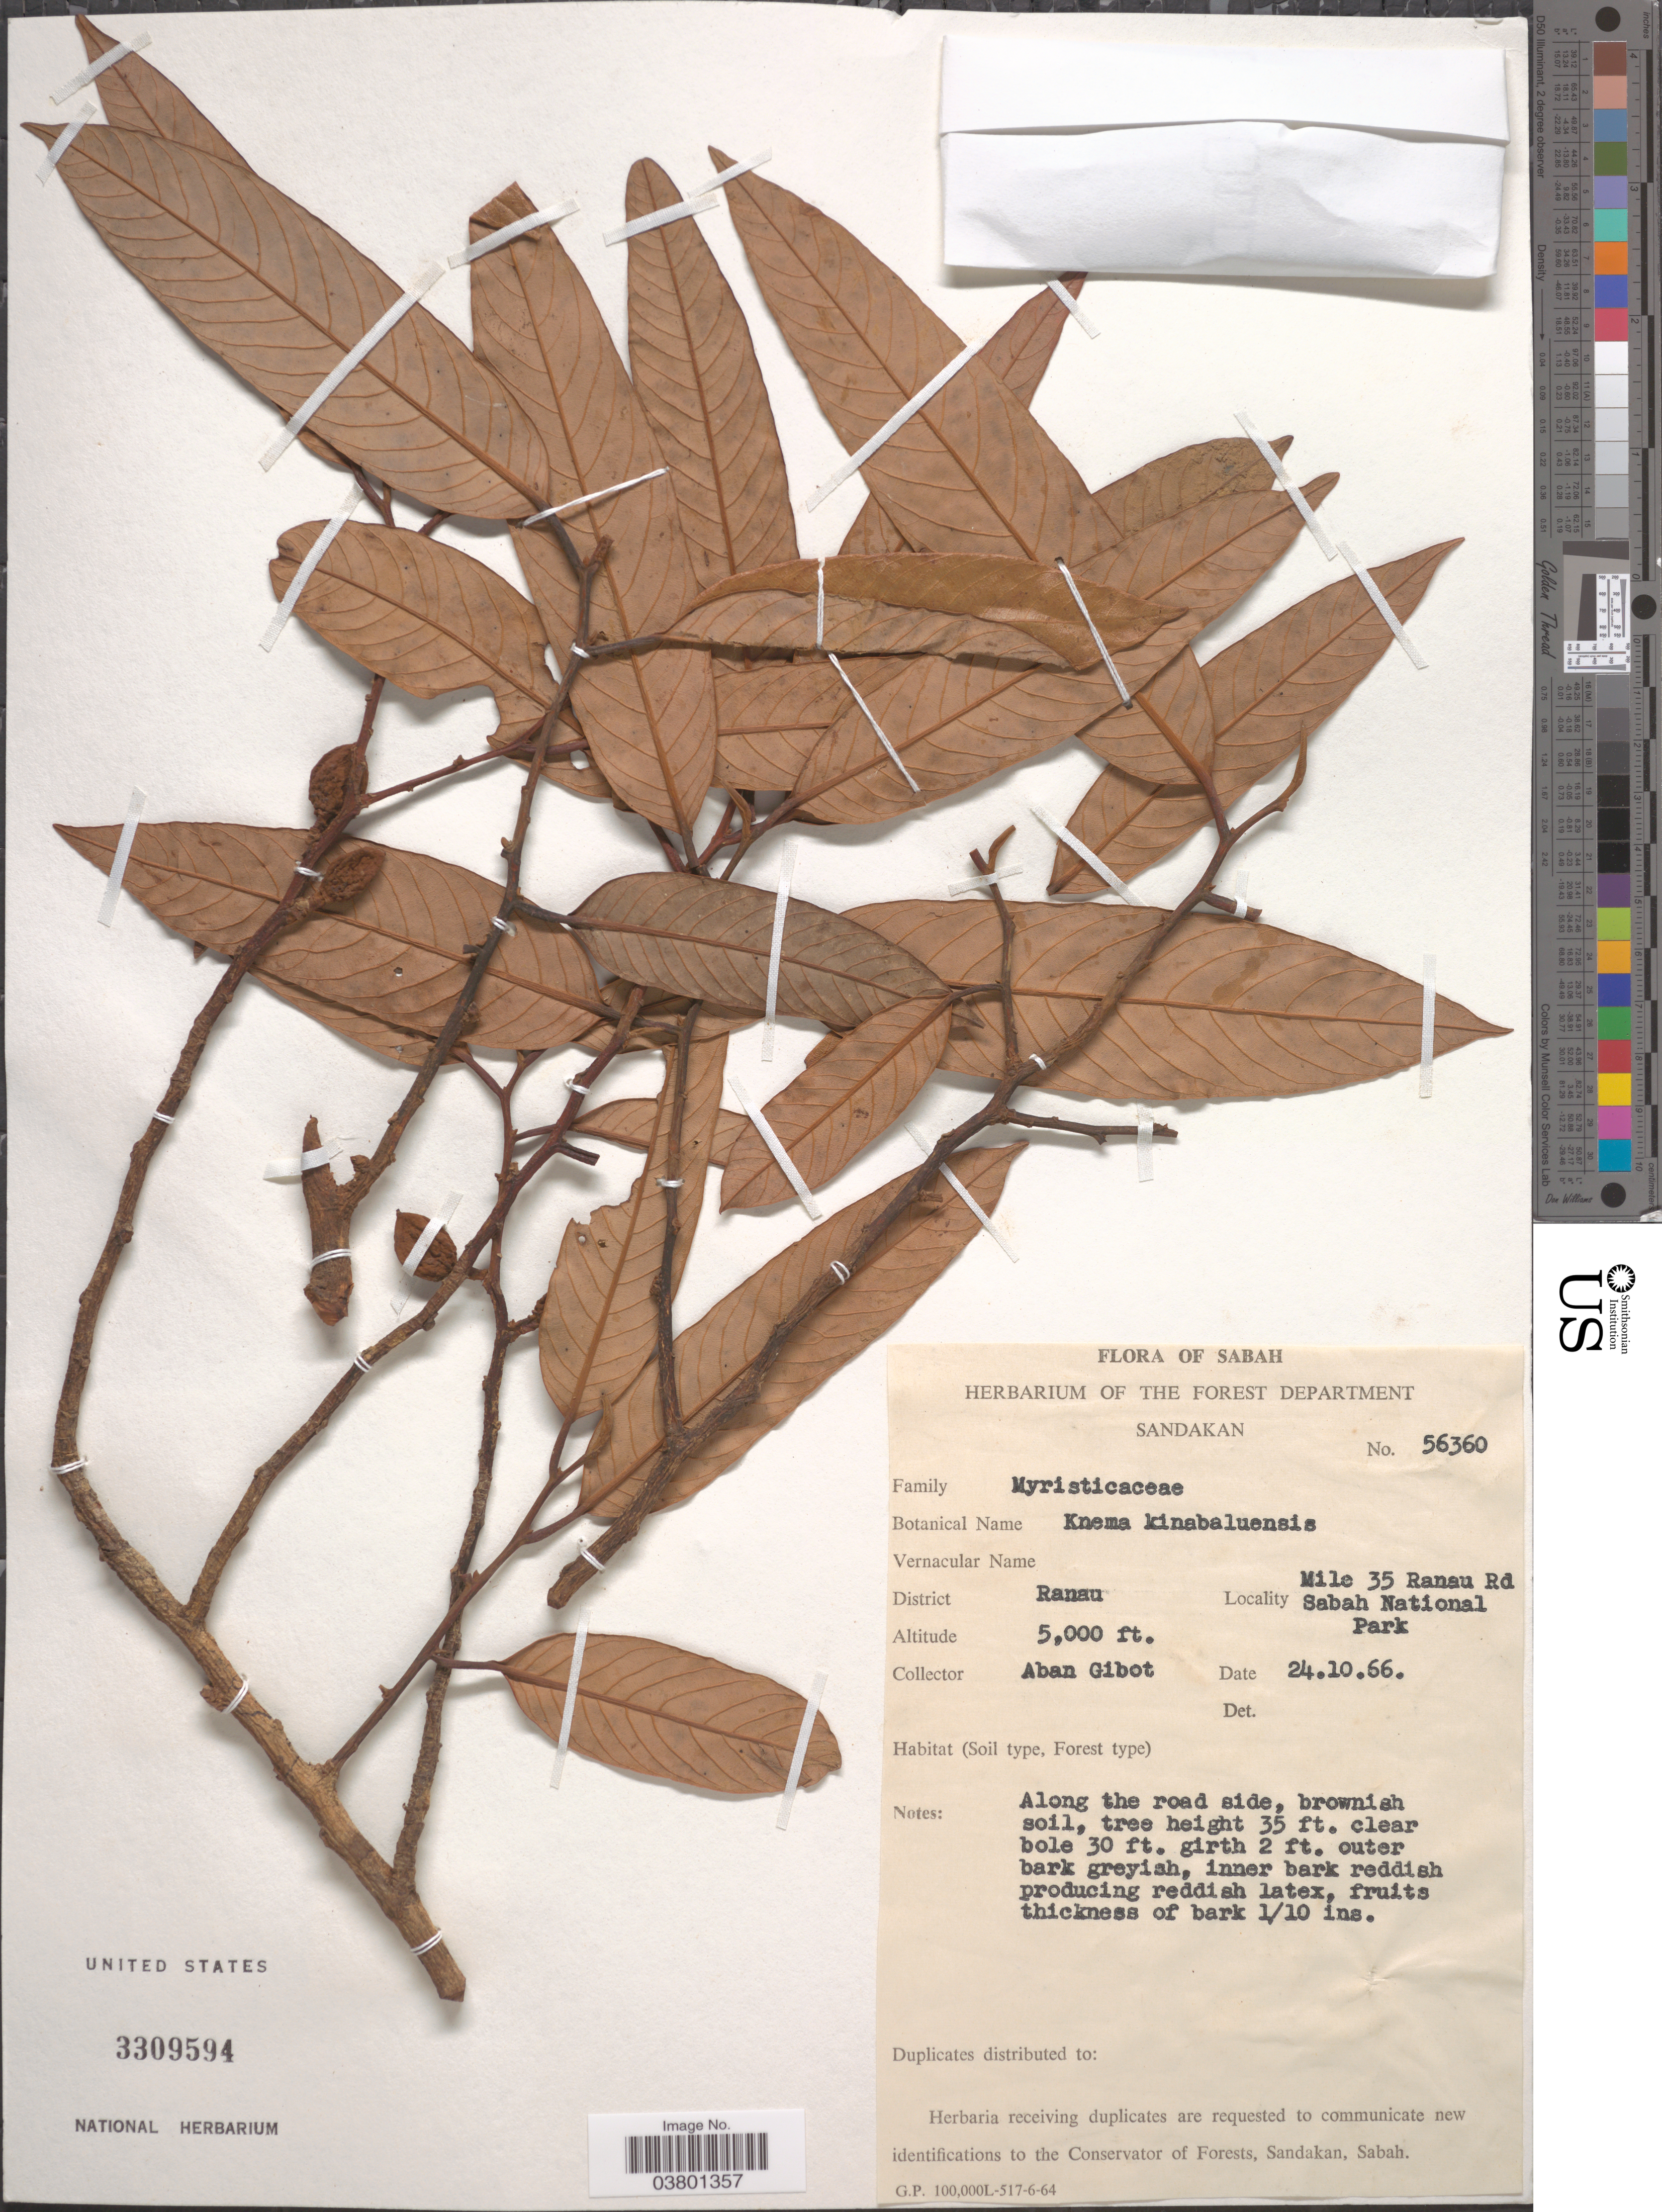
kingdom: Plantae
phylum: Tracheophyta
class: Magnoliopsida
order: Magnoliales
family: Myristicaceae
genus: Knema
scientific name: Knema kinabaluensis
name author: J. Sinclair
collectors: A. Gibot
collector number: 56360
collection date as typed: Transcribed d/m/y: 24/10/66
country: Malaysia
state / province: Sabah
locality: District Ranau. Mile 35 Ranau Rd Sabah National Park. Along the road side.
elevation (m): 1524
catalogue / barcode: US 3309594